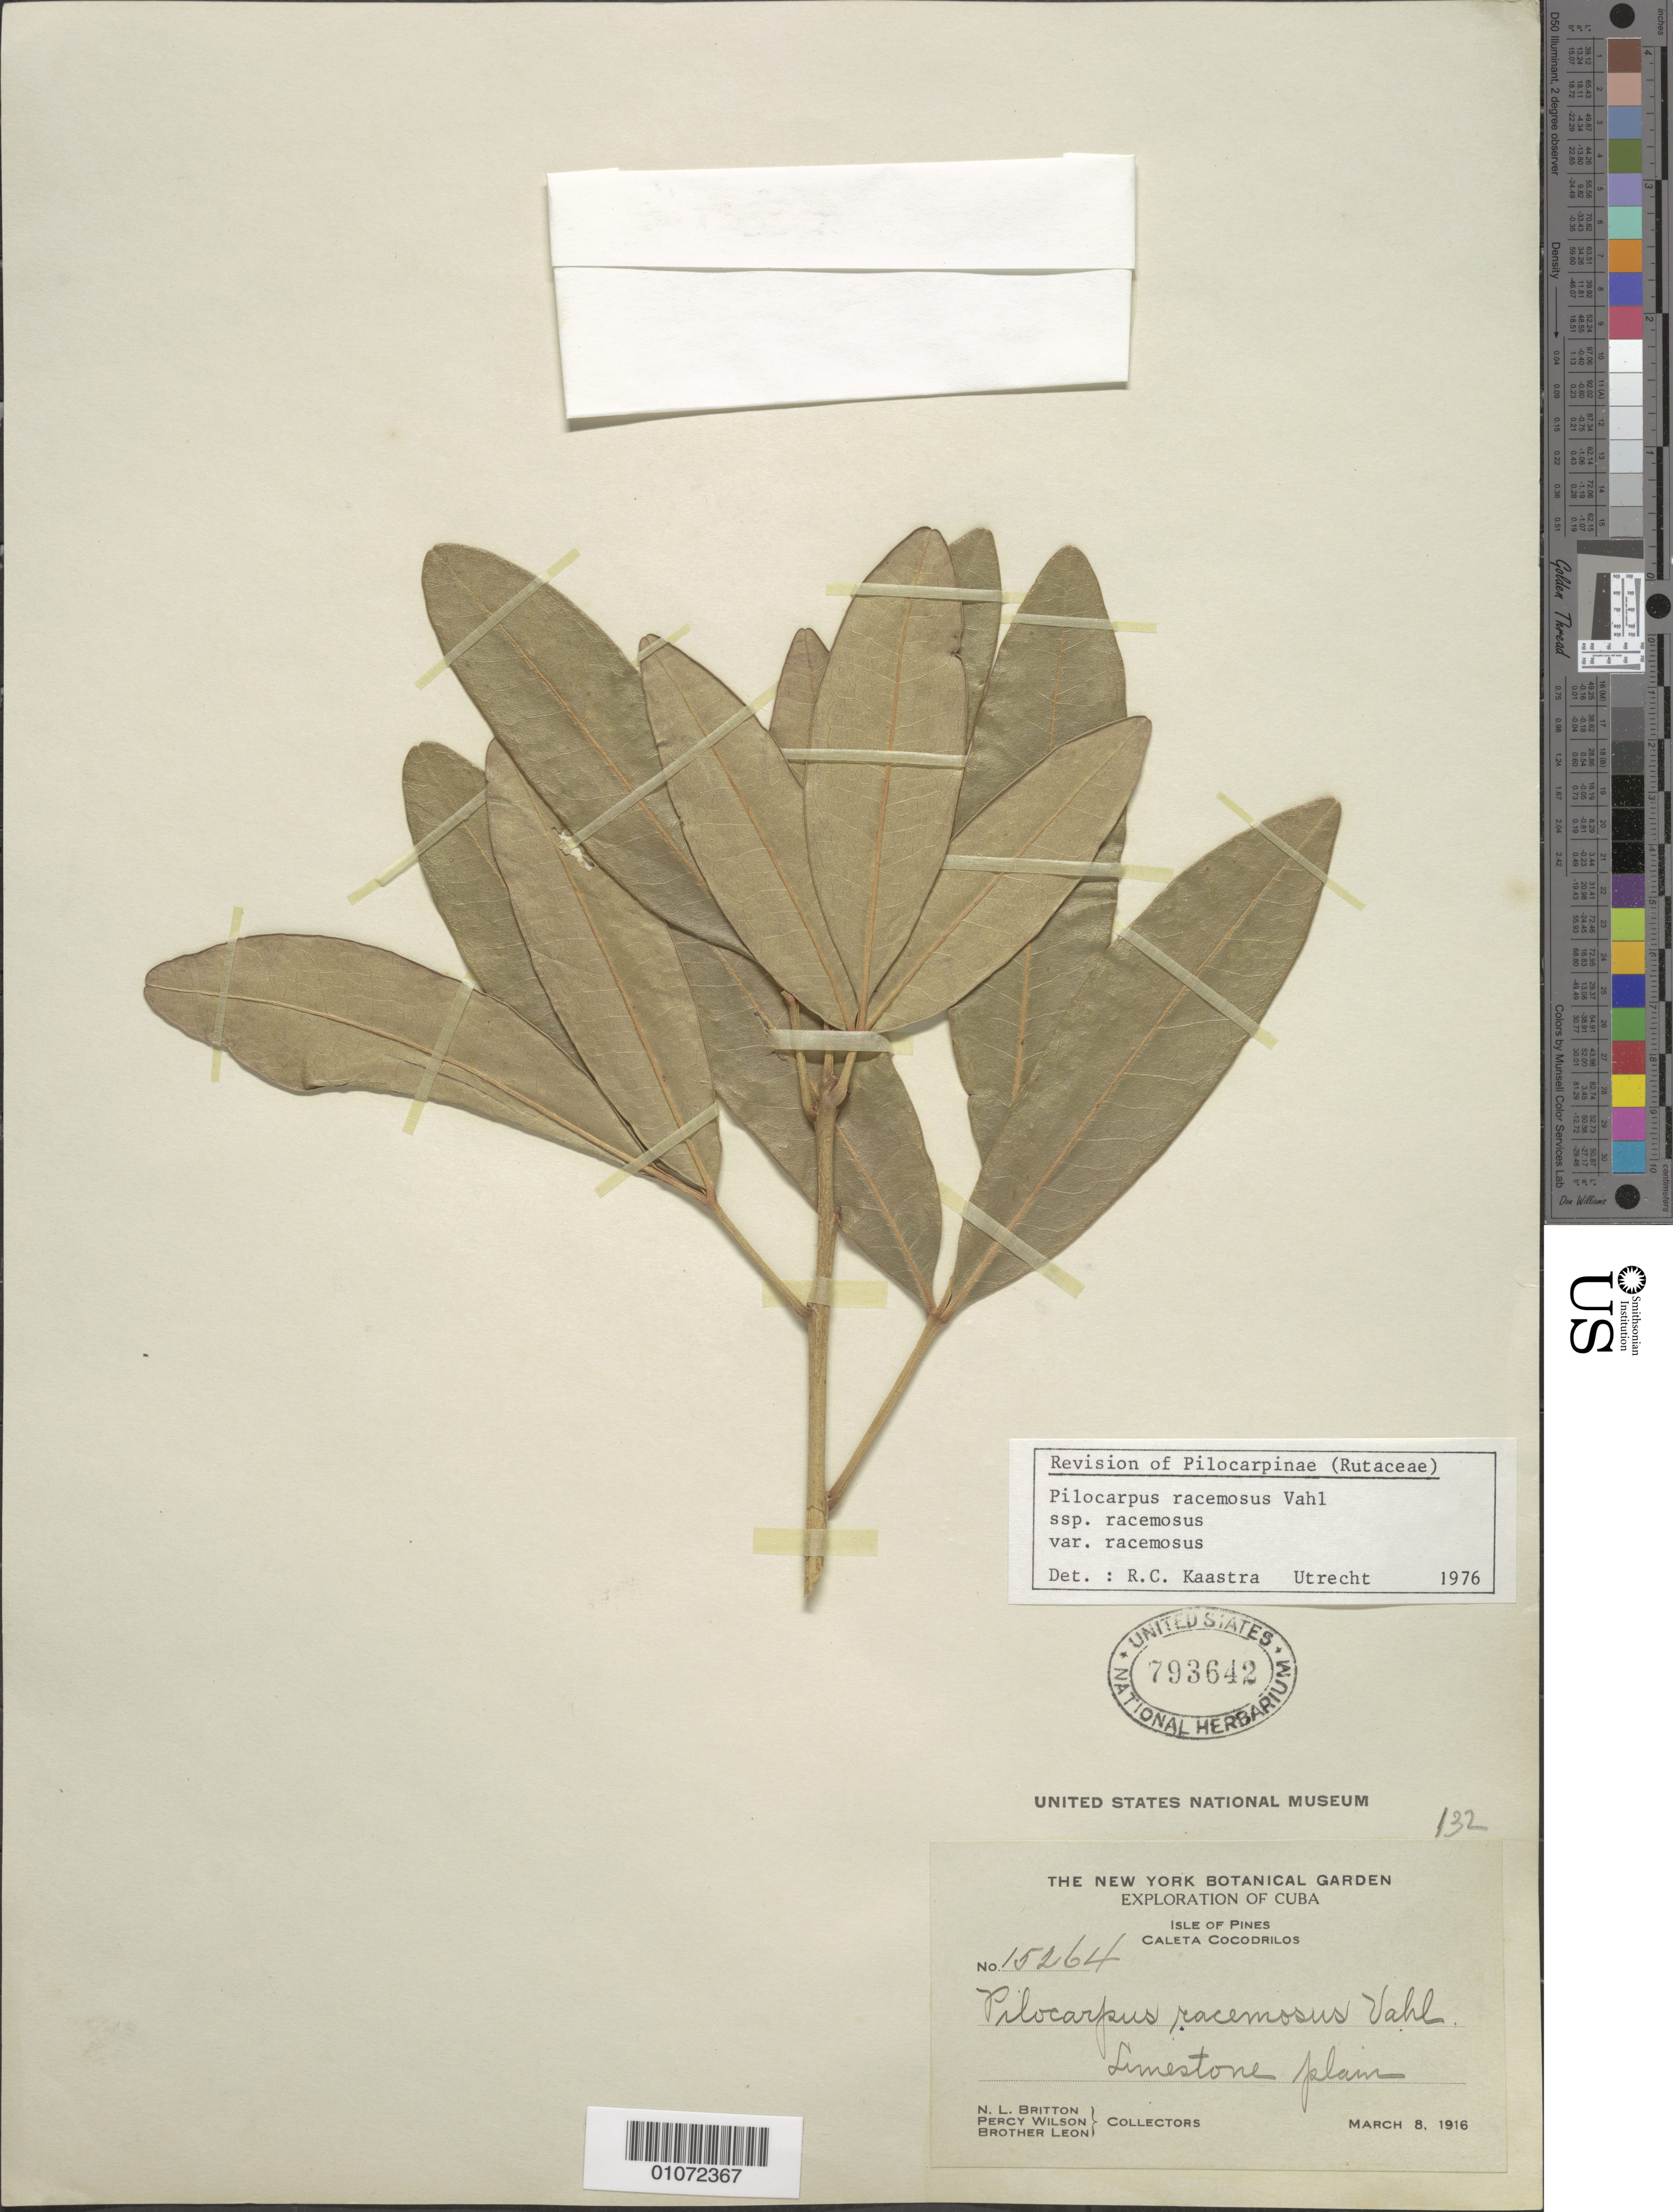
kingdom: Plantae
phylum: Tracheophyta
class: Magnoliopsida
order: Sapindales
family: Rutaceae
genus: Pilocarpus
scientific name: Pilocarpus racemosus subsp. racemosus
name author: Vahl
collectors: N. Britton, P. Wilson & Bro. León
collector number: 15264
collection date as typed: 08 Mar 1916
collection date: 1916-03-08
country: Cuba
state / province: Isla de La Juventud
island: Isla de la Juventud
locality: Isle of Pines, Caleta Cocodrilos, limestone plain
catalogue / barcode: US 793642